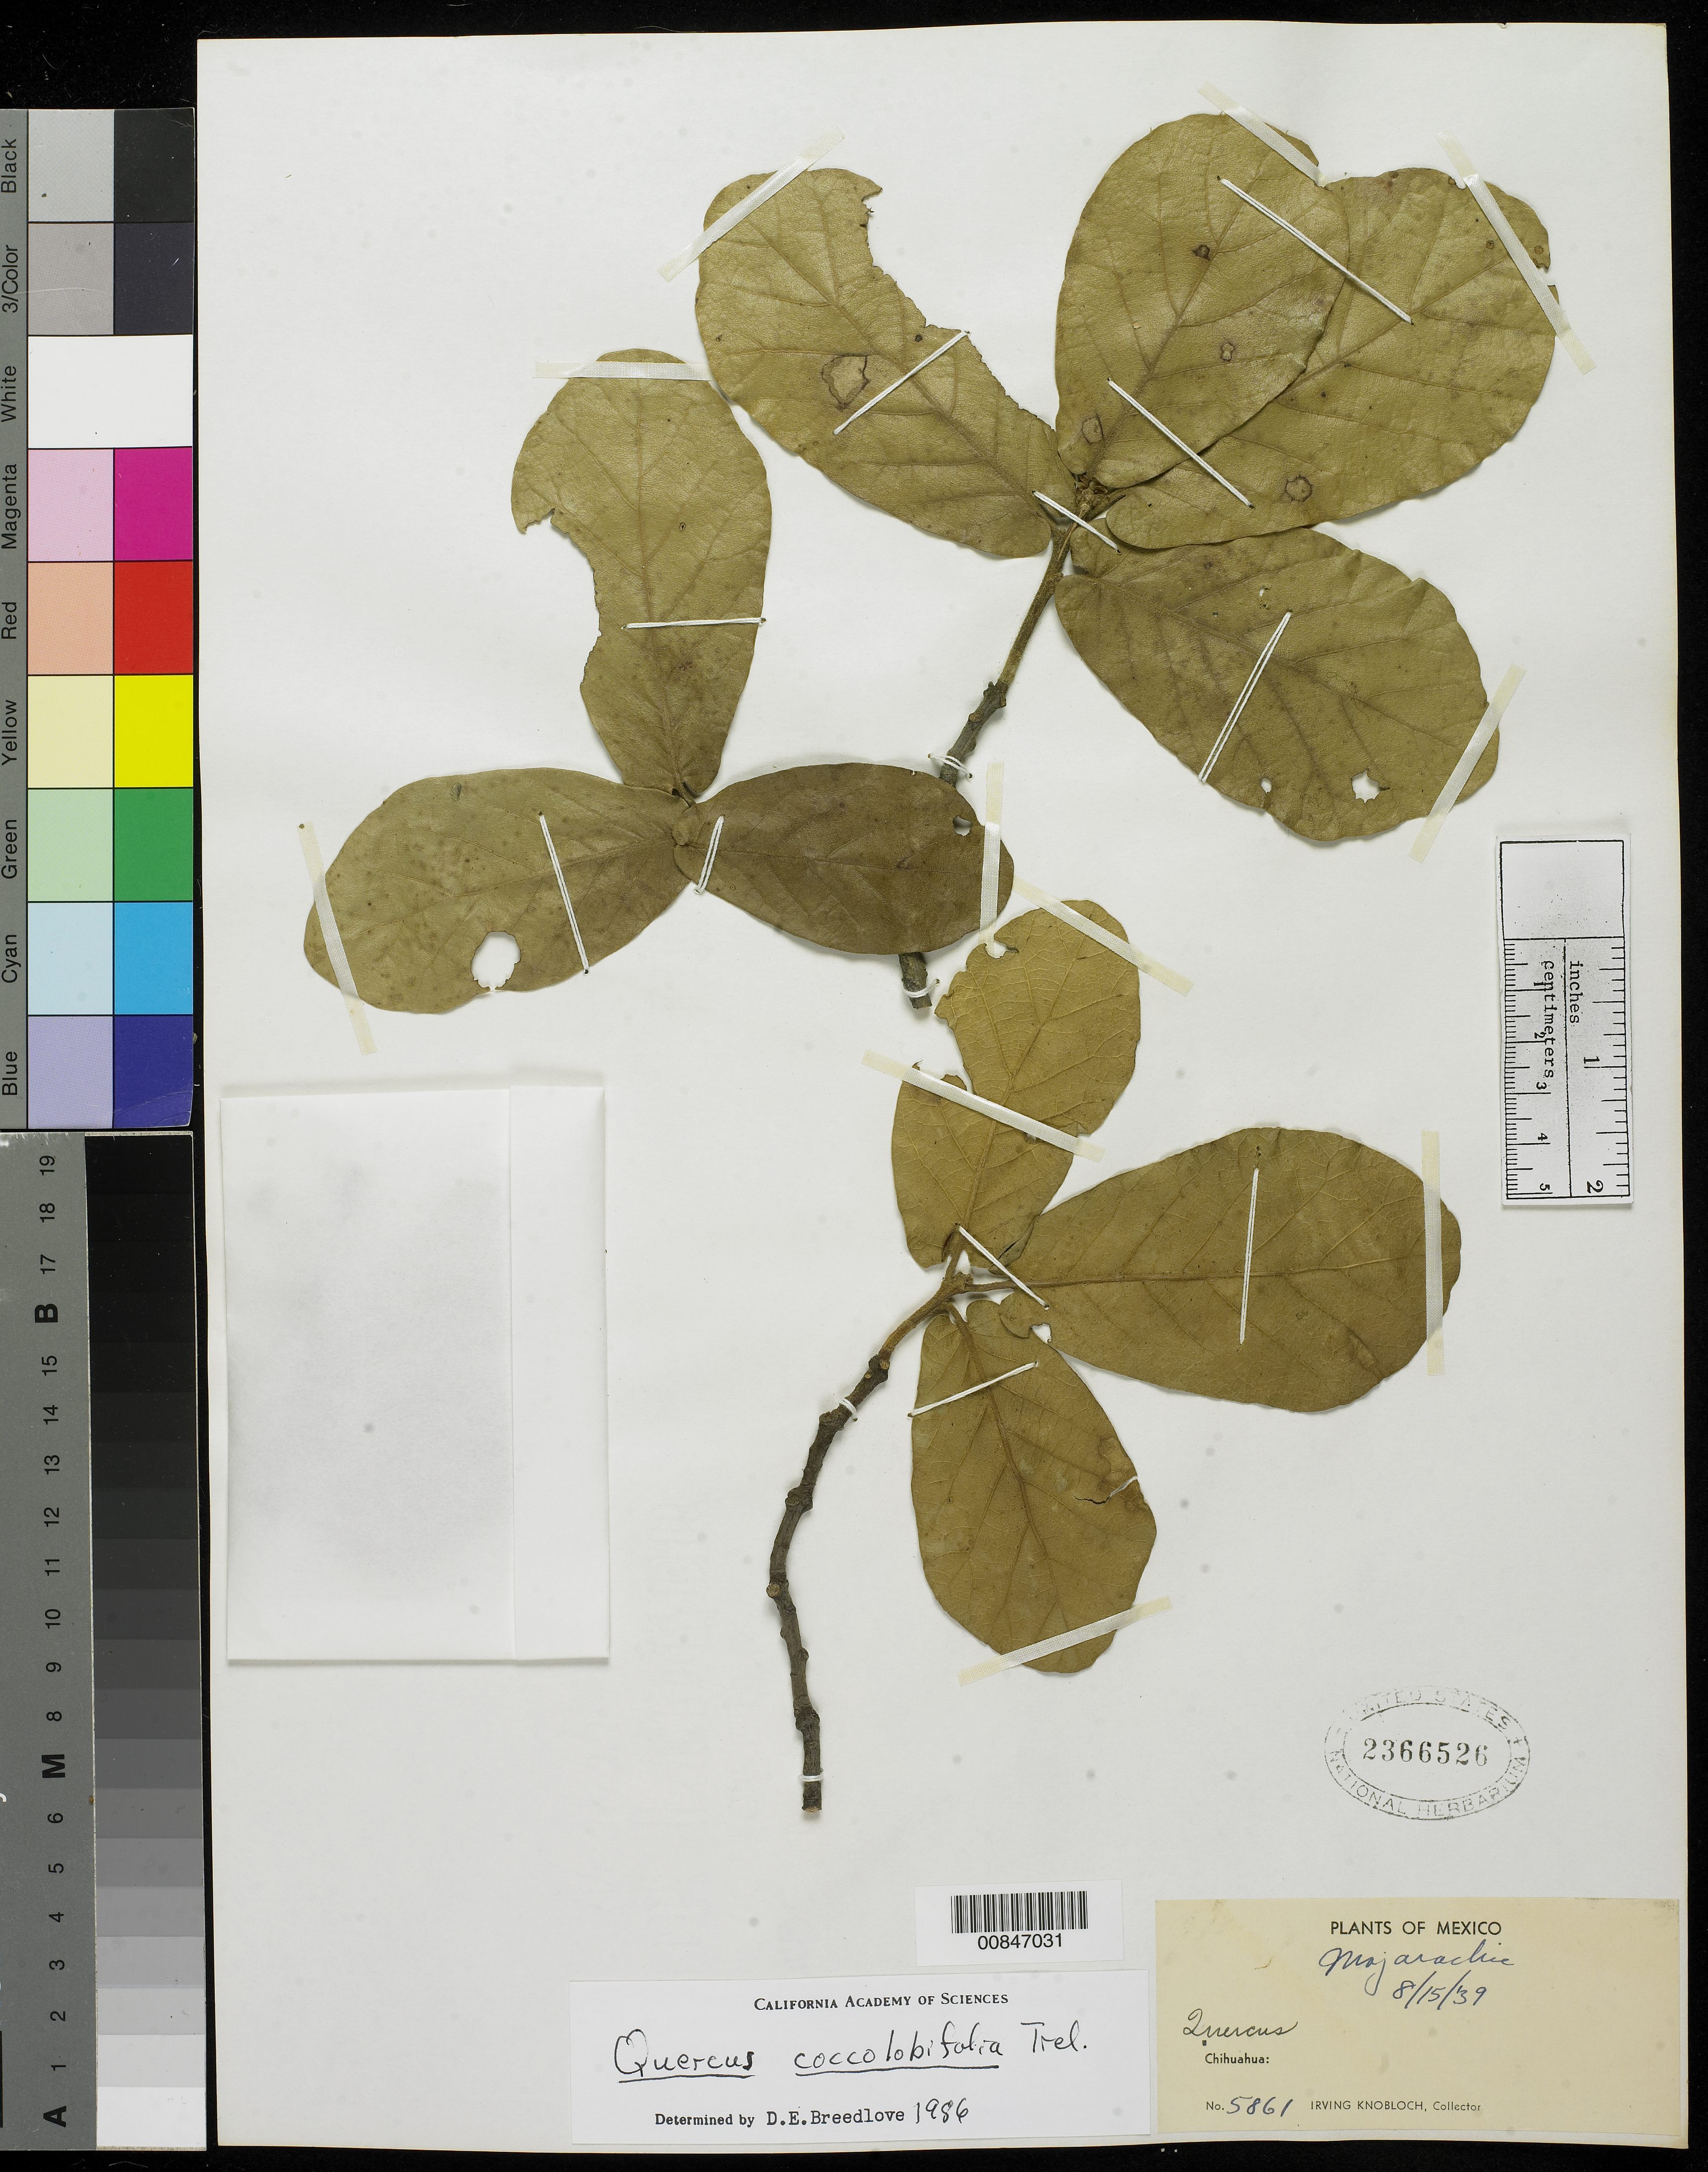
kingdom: Plantae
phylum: Tracheophyta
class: Magnoliopsida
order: Fagales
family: Fagaceae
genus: Quercus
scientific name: Quercus coccolobifolia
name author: Trel.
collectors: I. W. Knobloch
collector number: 5861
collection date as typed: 15 Aug 1939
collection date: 1939-08-15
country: Mexico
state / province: Chihuahua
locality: Mojarachic.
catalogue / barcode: US 2366526